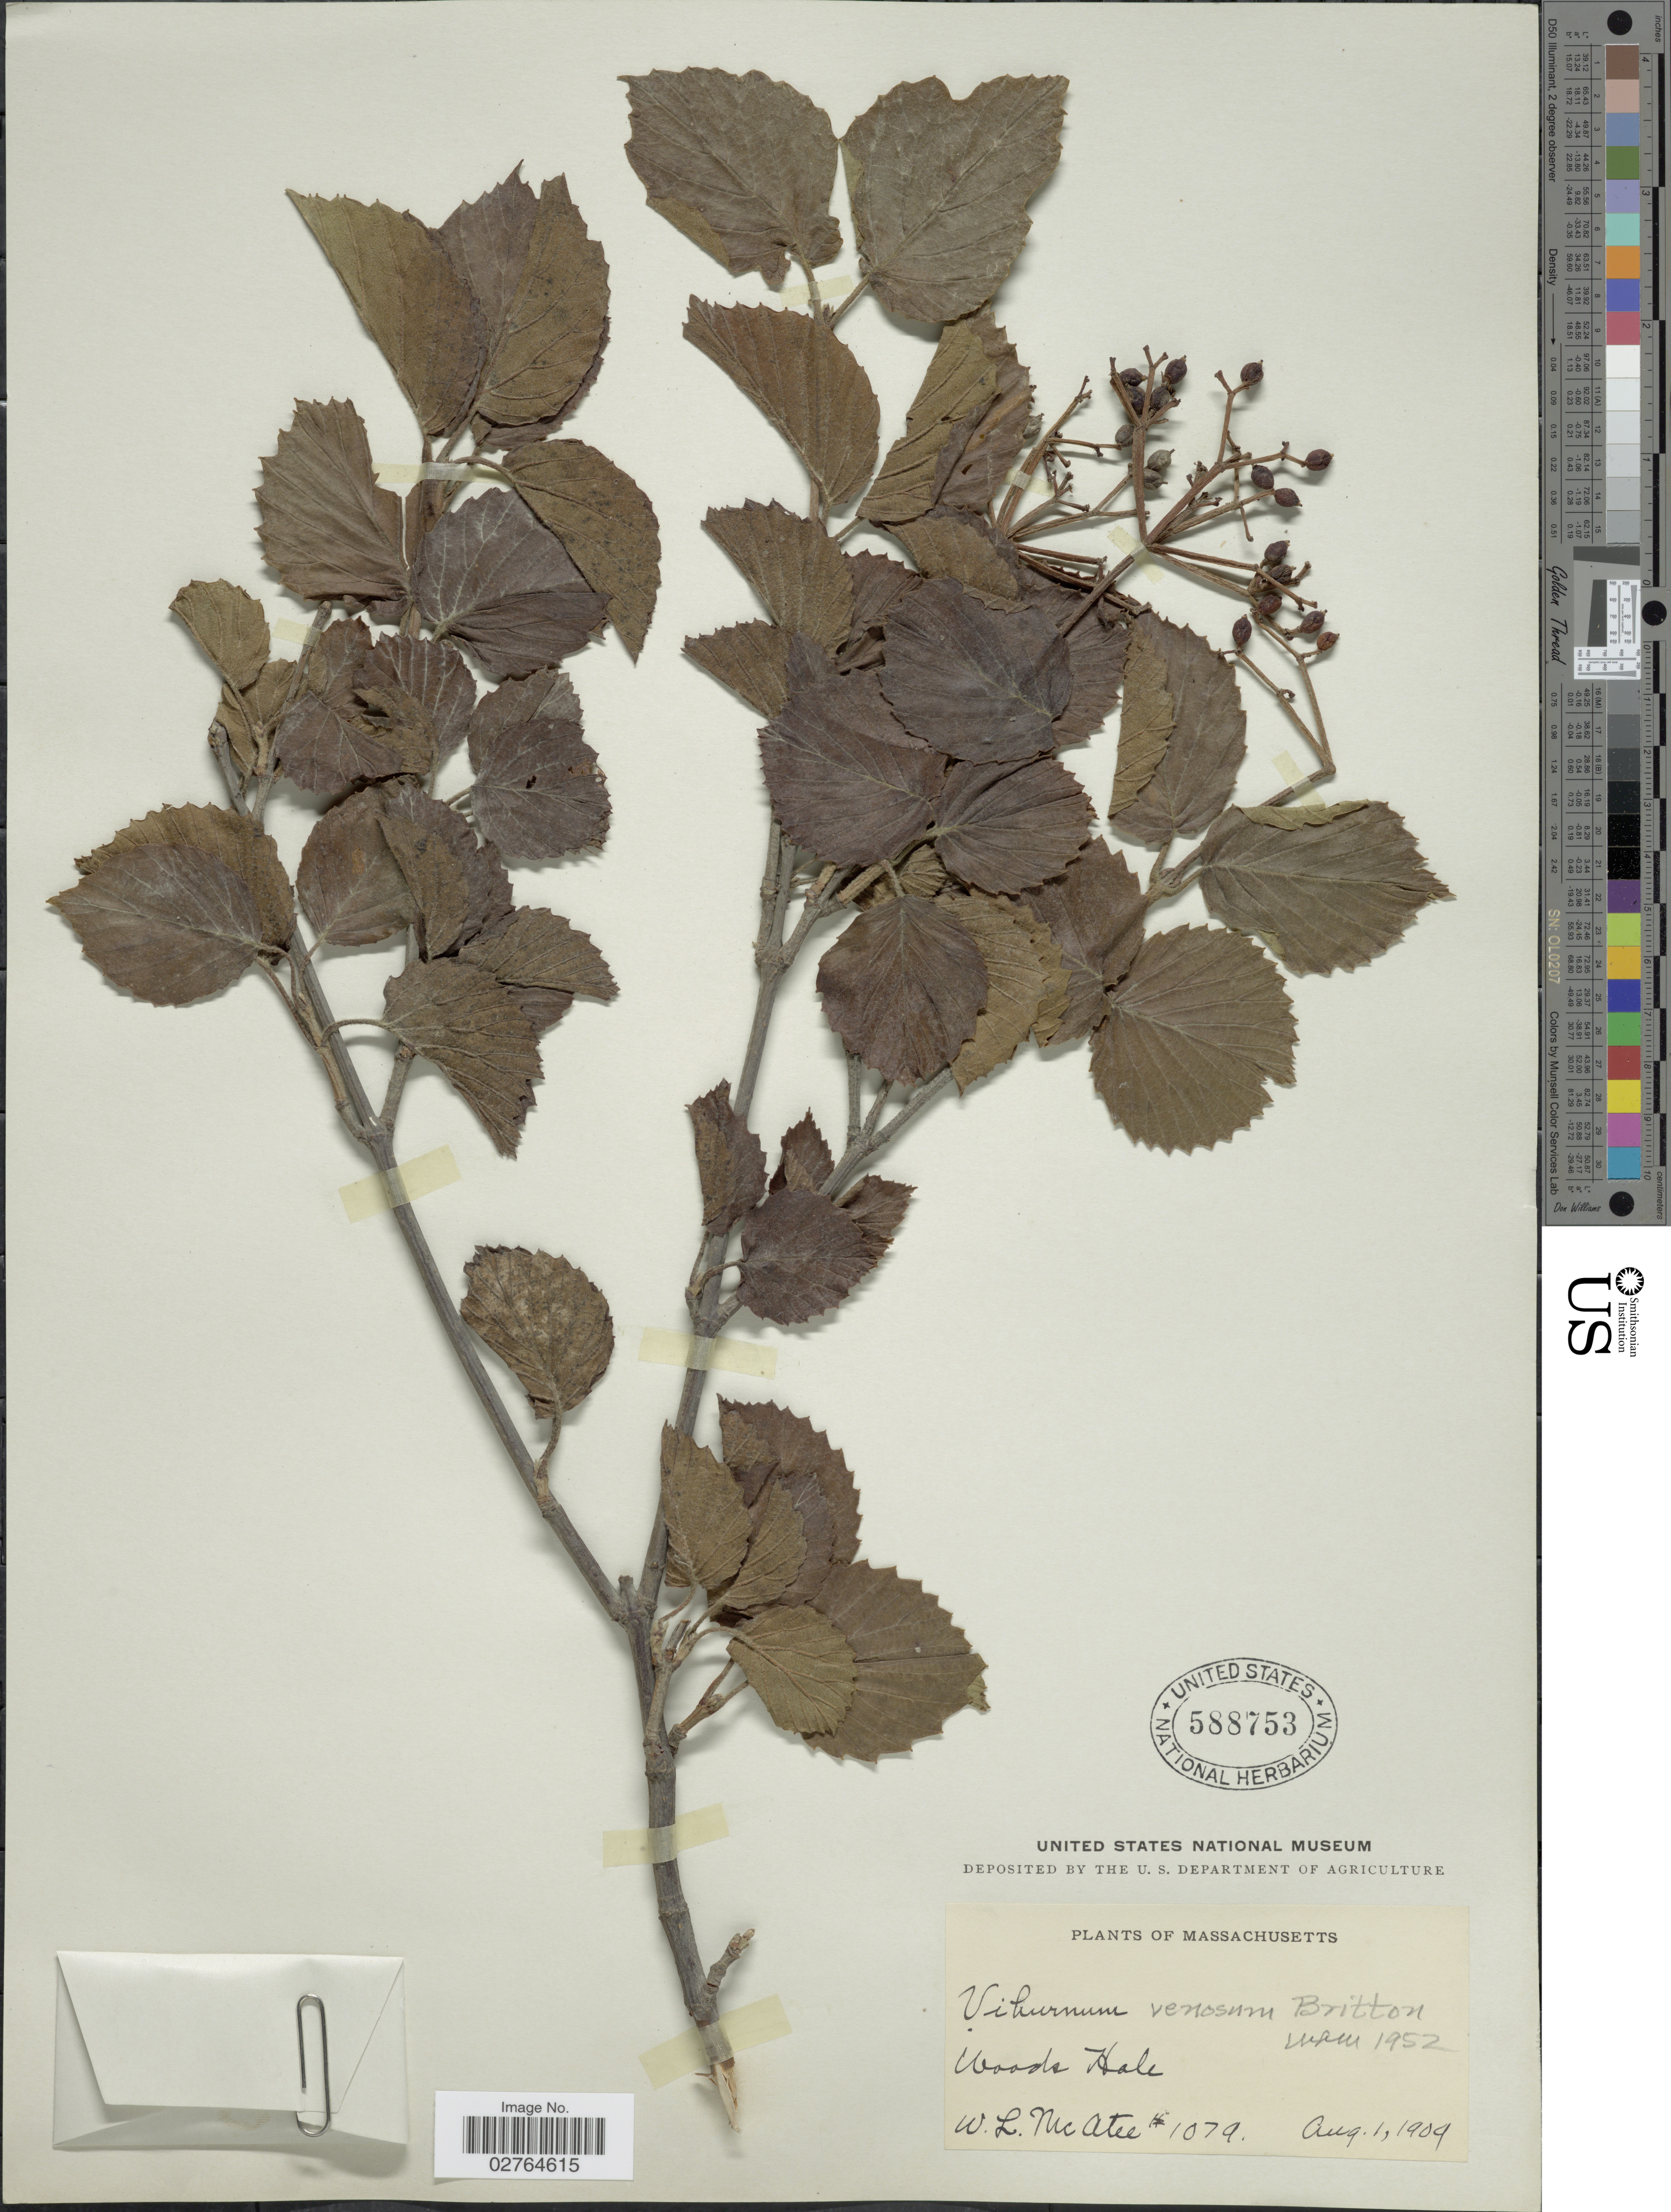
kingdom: Plantae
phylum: Tracheophyta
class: Magnoliopsida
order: Dipsacales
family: Viburnaceae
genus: Viburnum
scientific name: Viburnum venosum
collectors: W. McAtee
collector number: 1079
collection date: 1909-08-01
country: United States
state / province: Massachusetts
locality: Woods Hale.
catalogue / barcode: US 588753